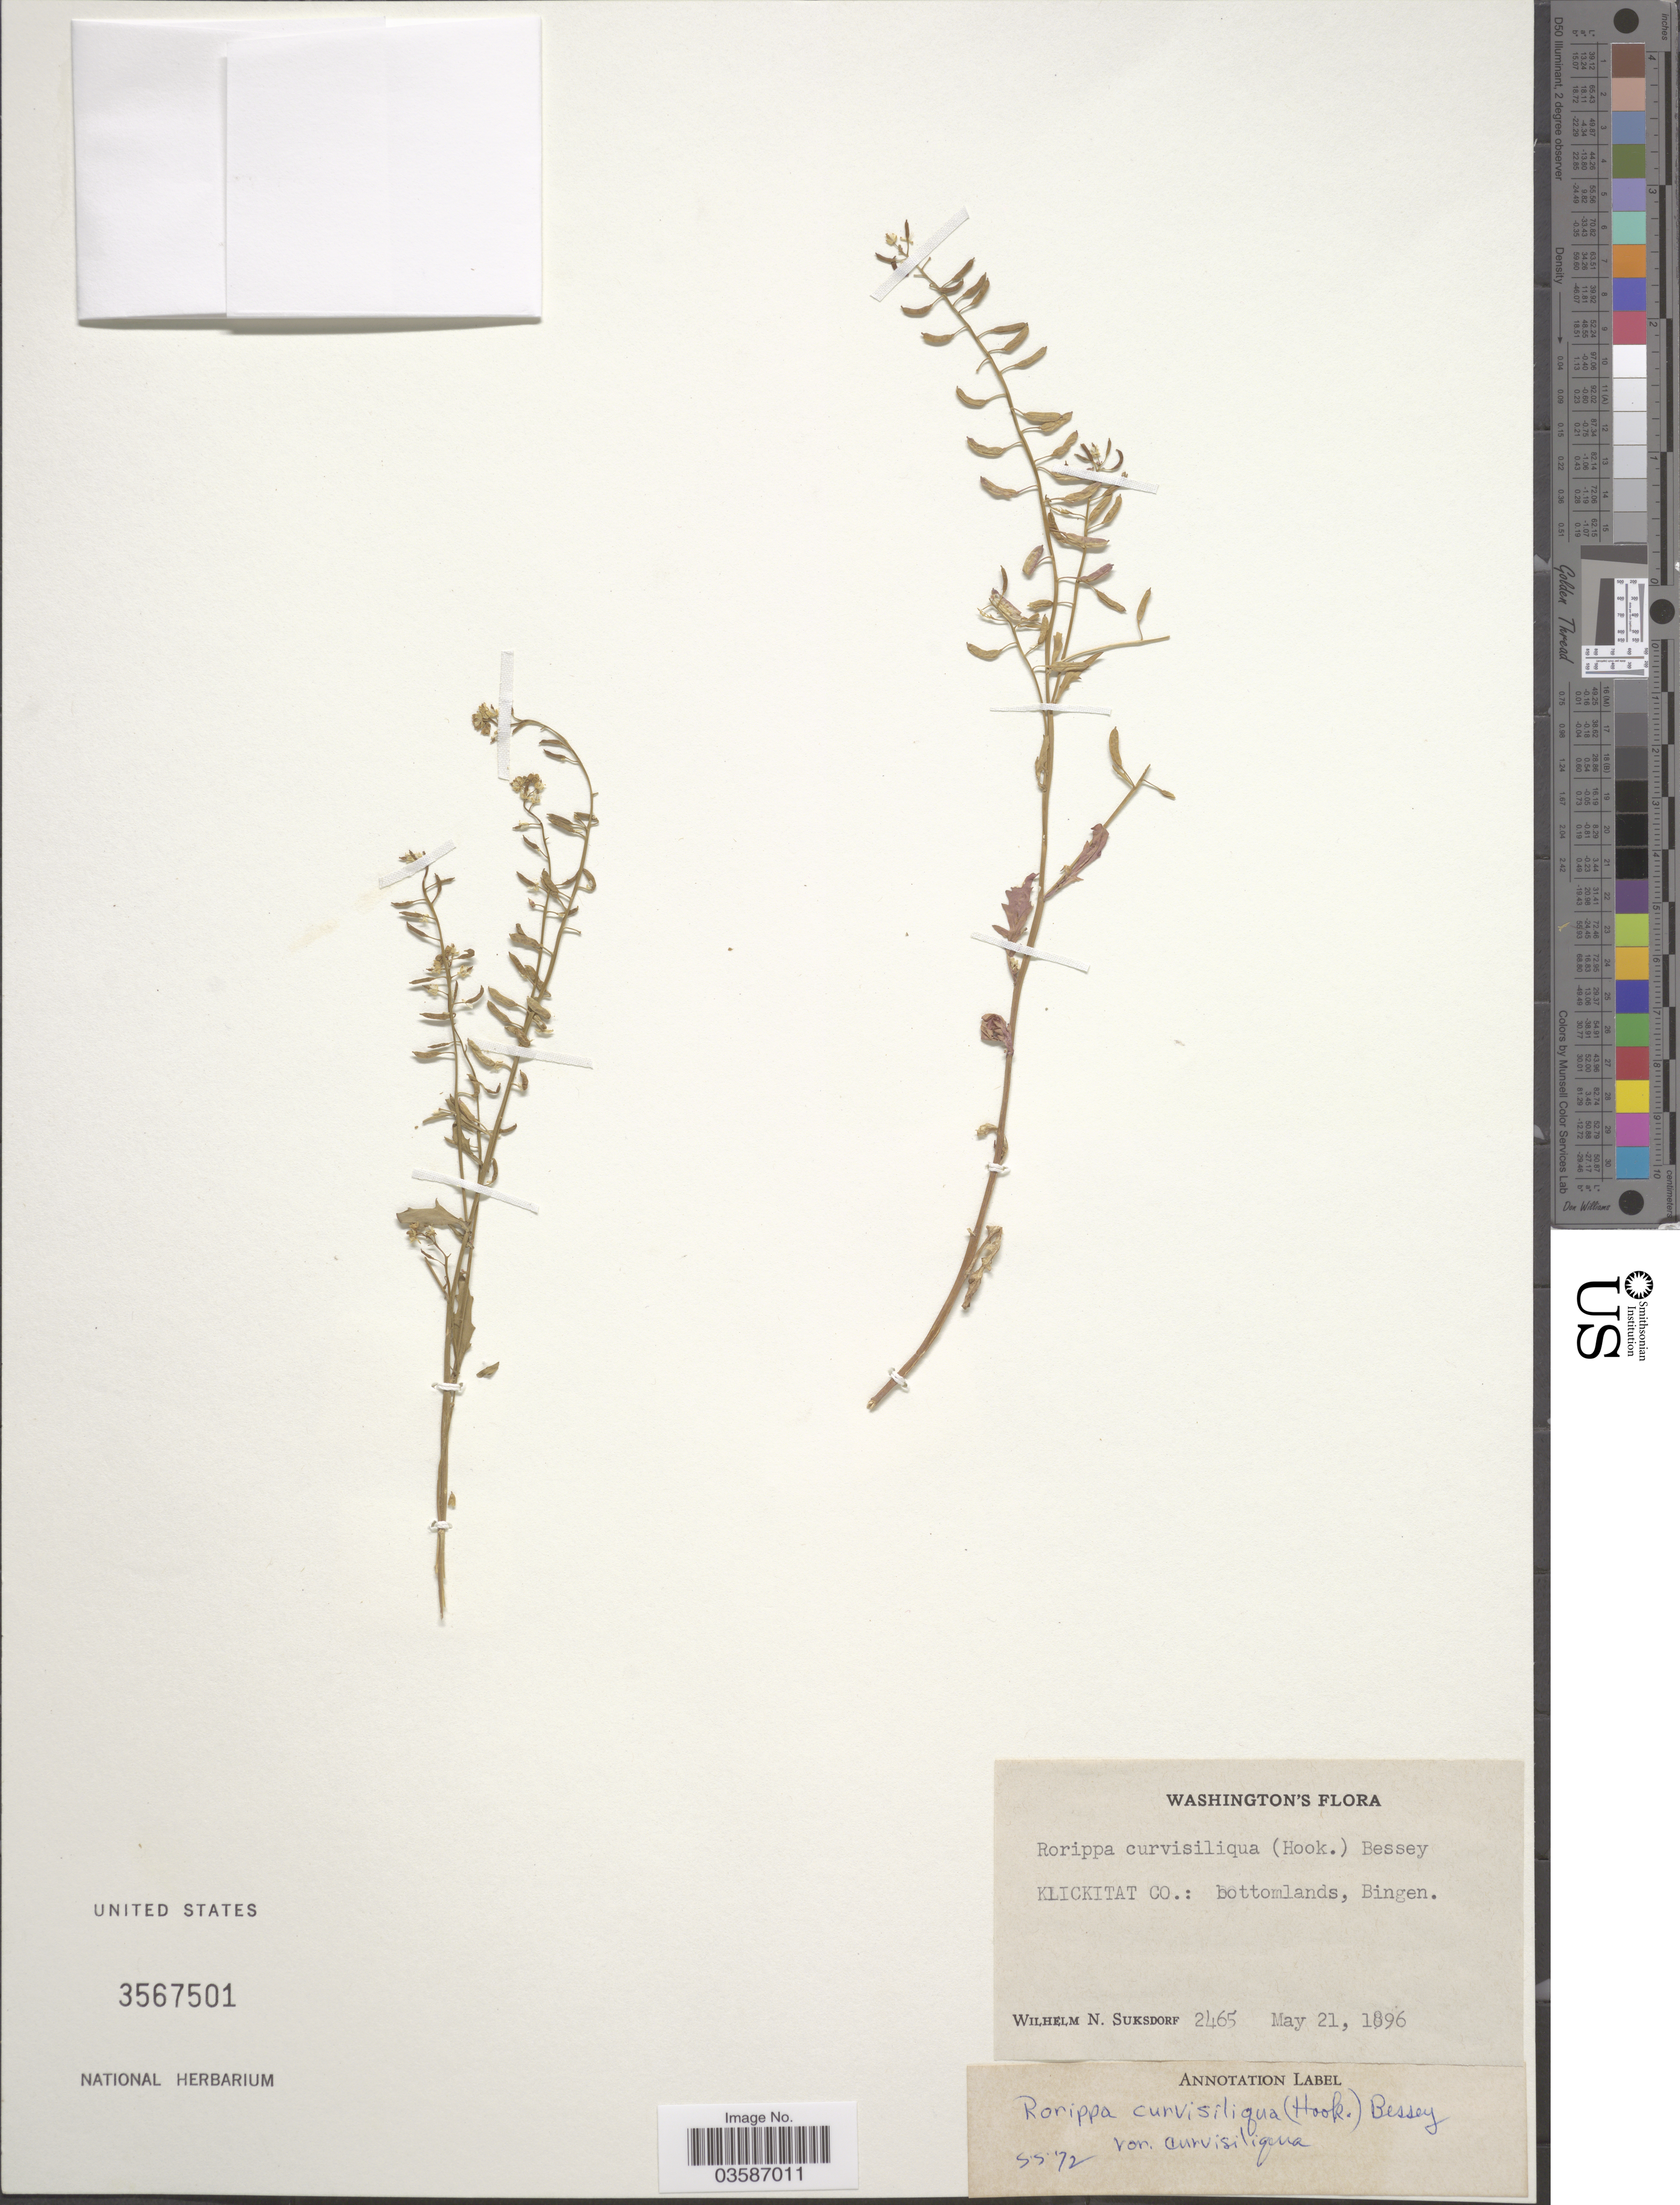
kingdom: Plantae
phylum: Tracheophyta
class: Magnoliopsida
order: Brassicales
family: Brassicaceae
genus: Rorippa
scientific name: Rorippa curvisiliqua var. curvisiliqua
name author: (Hook.) Bessey ex Britton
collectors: W. N. Suksdorf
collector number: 2465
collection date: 1896-05-21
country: United States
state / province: Washington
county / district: Klickitat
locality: Klickitat Co.: Bottomlands, Bingen.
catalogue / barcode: US 3567501